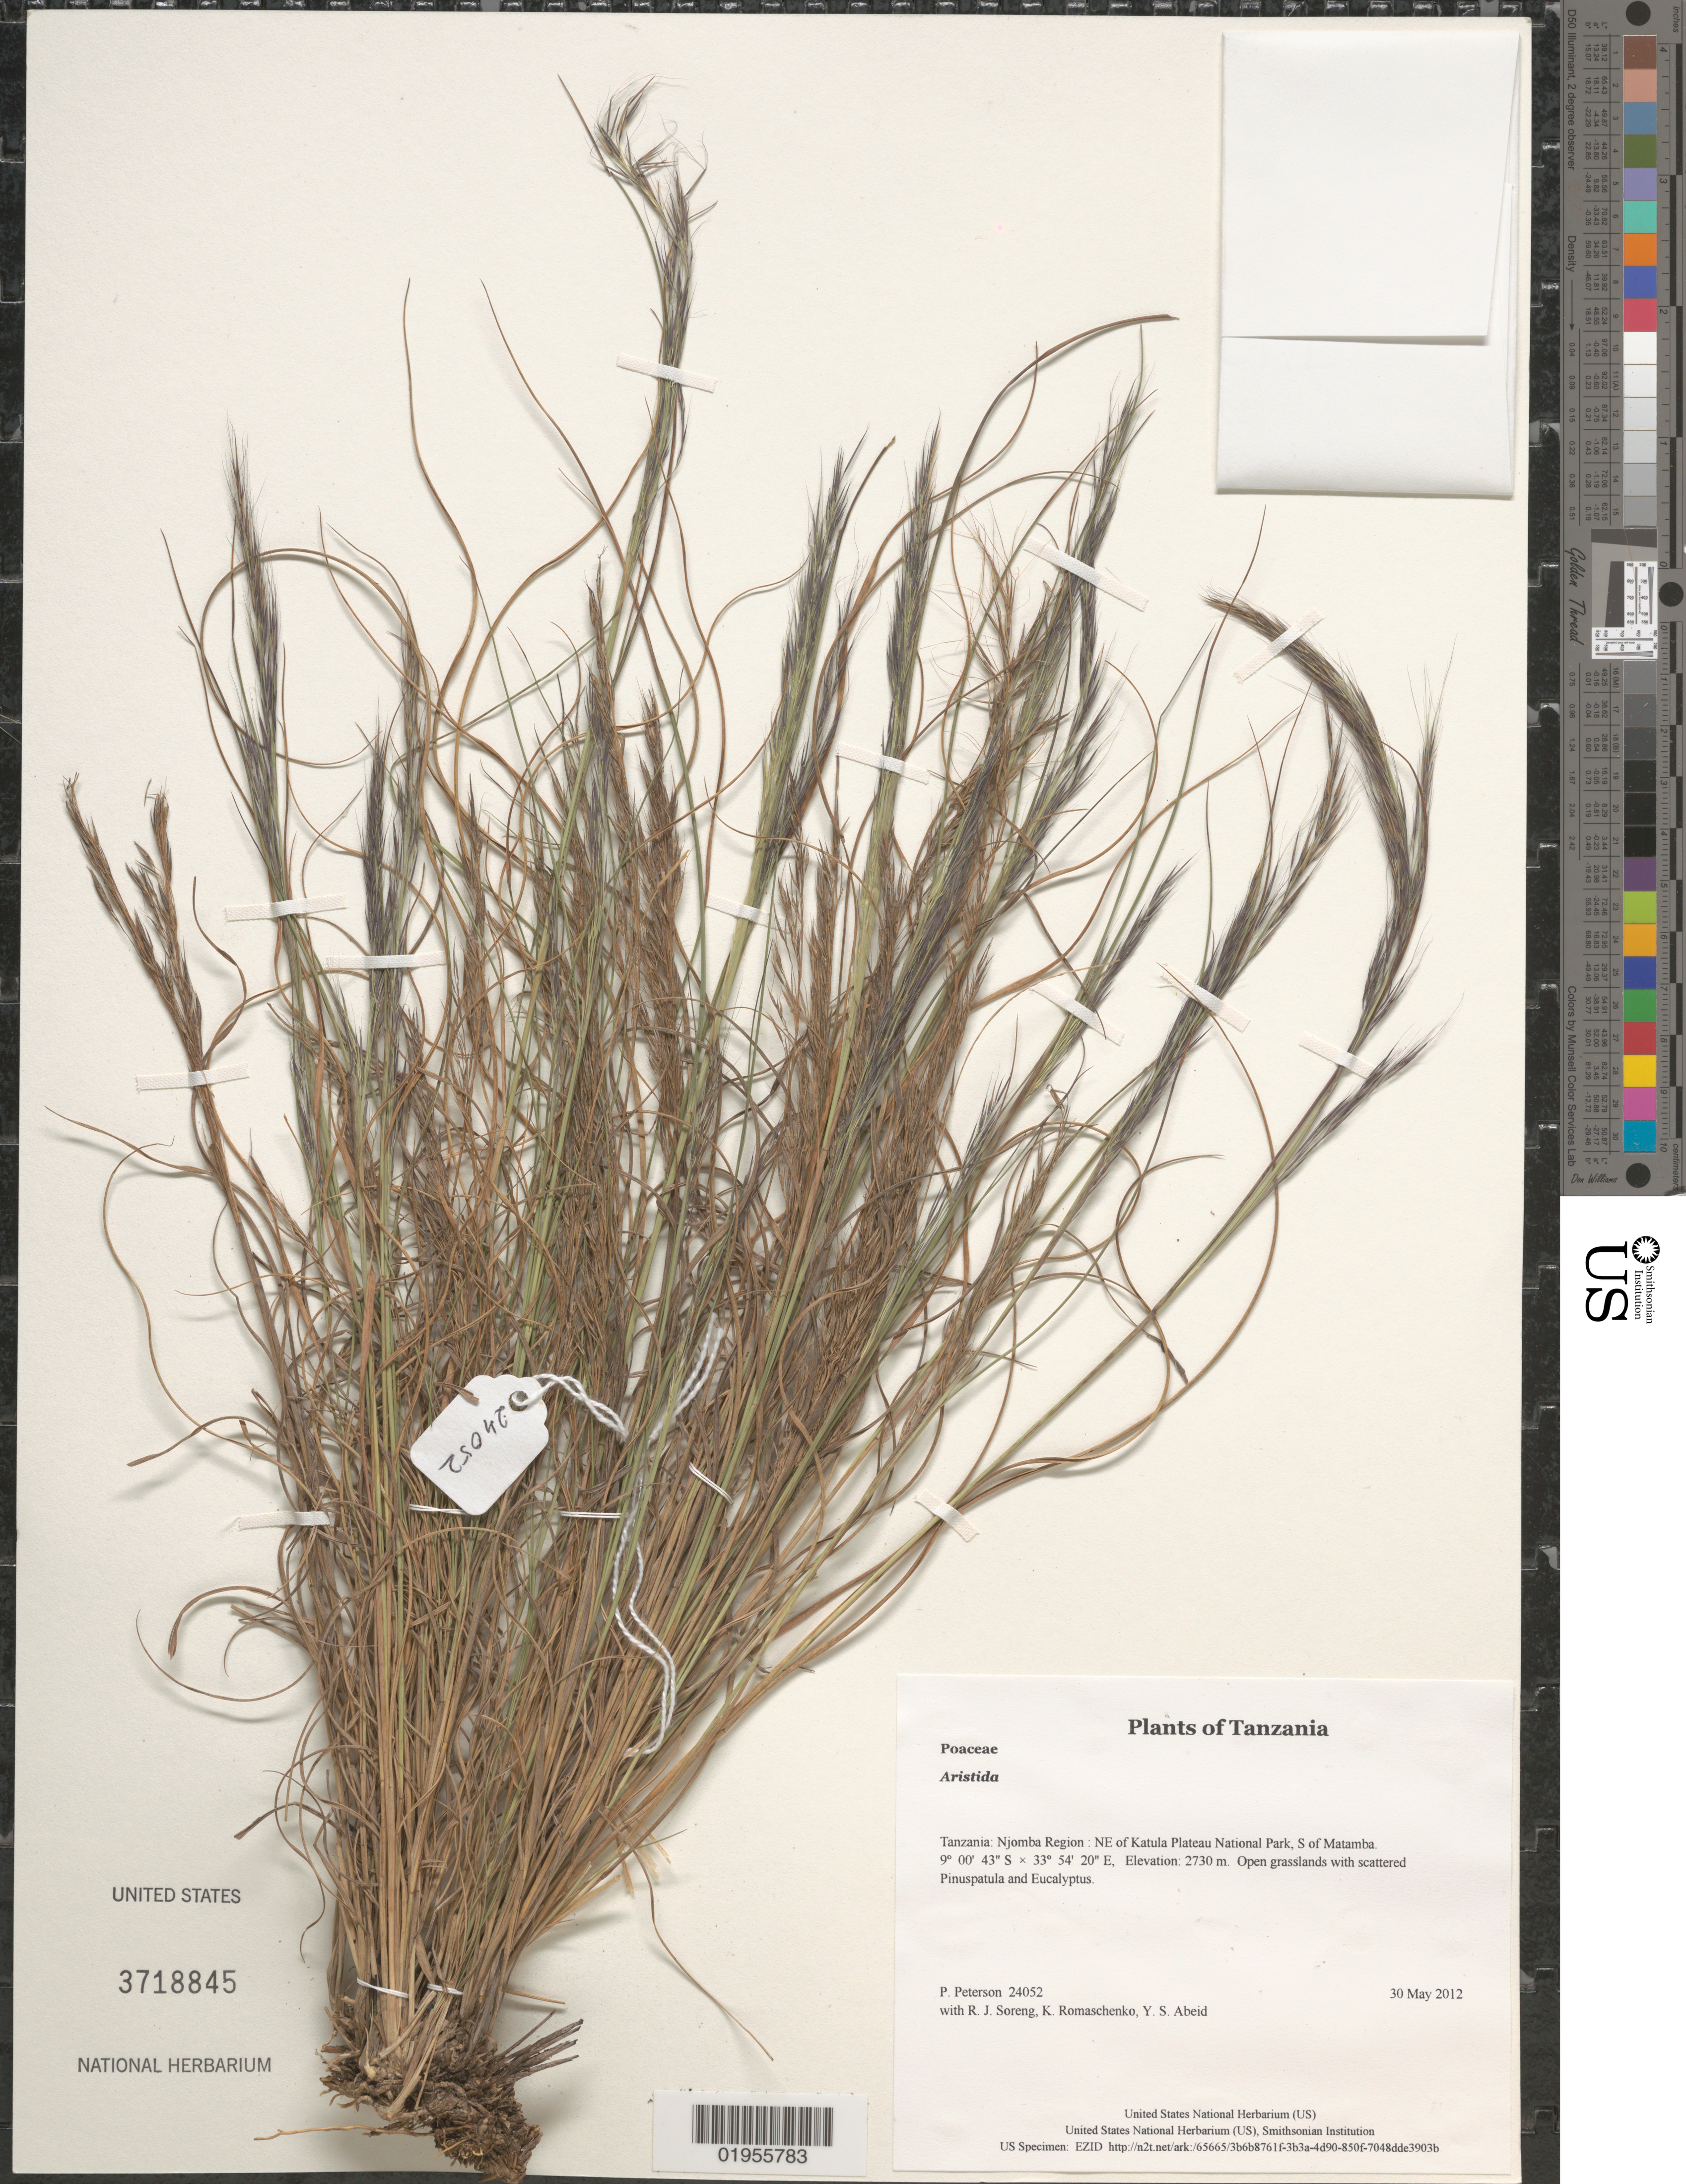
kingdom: Plantae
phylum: Tracheophyta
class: Liliopsida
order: Poales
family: Poaceae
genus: Aristida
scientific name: Aristida sp.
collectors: P. M. Peterson, R. J. Soreng, K. Romaschenko & Y. Abeid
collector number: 24052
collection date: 2012-05-30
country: Tanzania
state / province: Njombe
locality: NE of Katula Plateau National Park, S of Matamba.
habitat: Open grasslands with scattered Pinuspatula and Eucalyptus.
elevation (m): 2730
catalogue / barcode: US 3718845